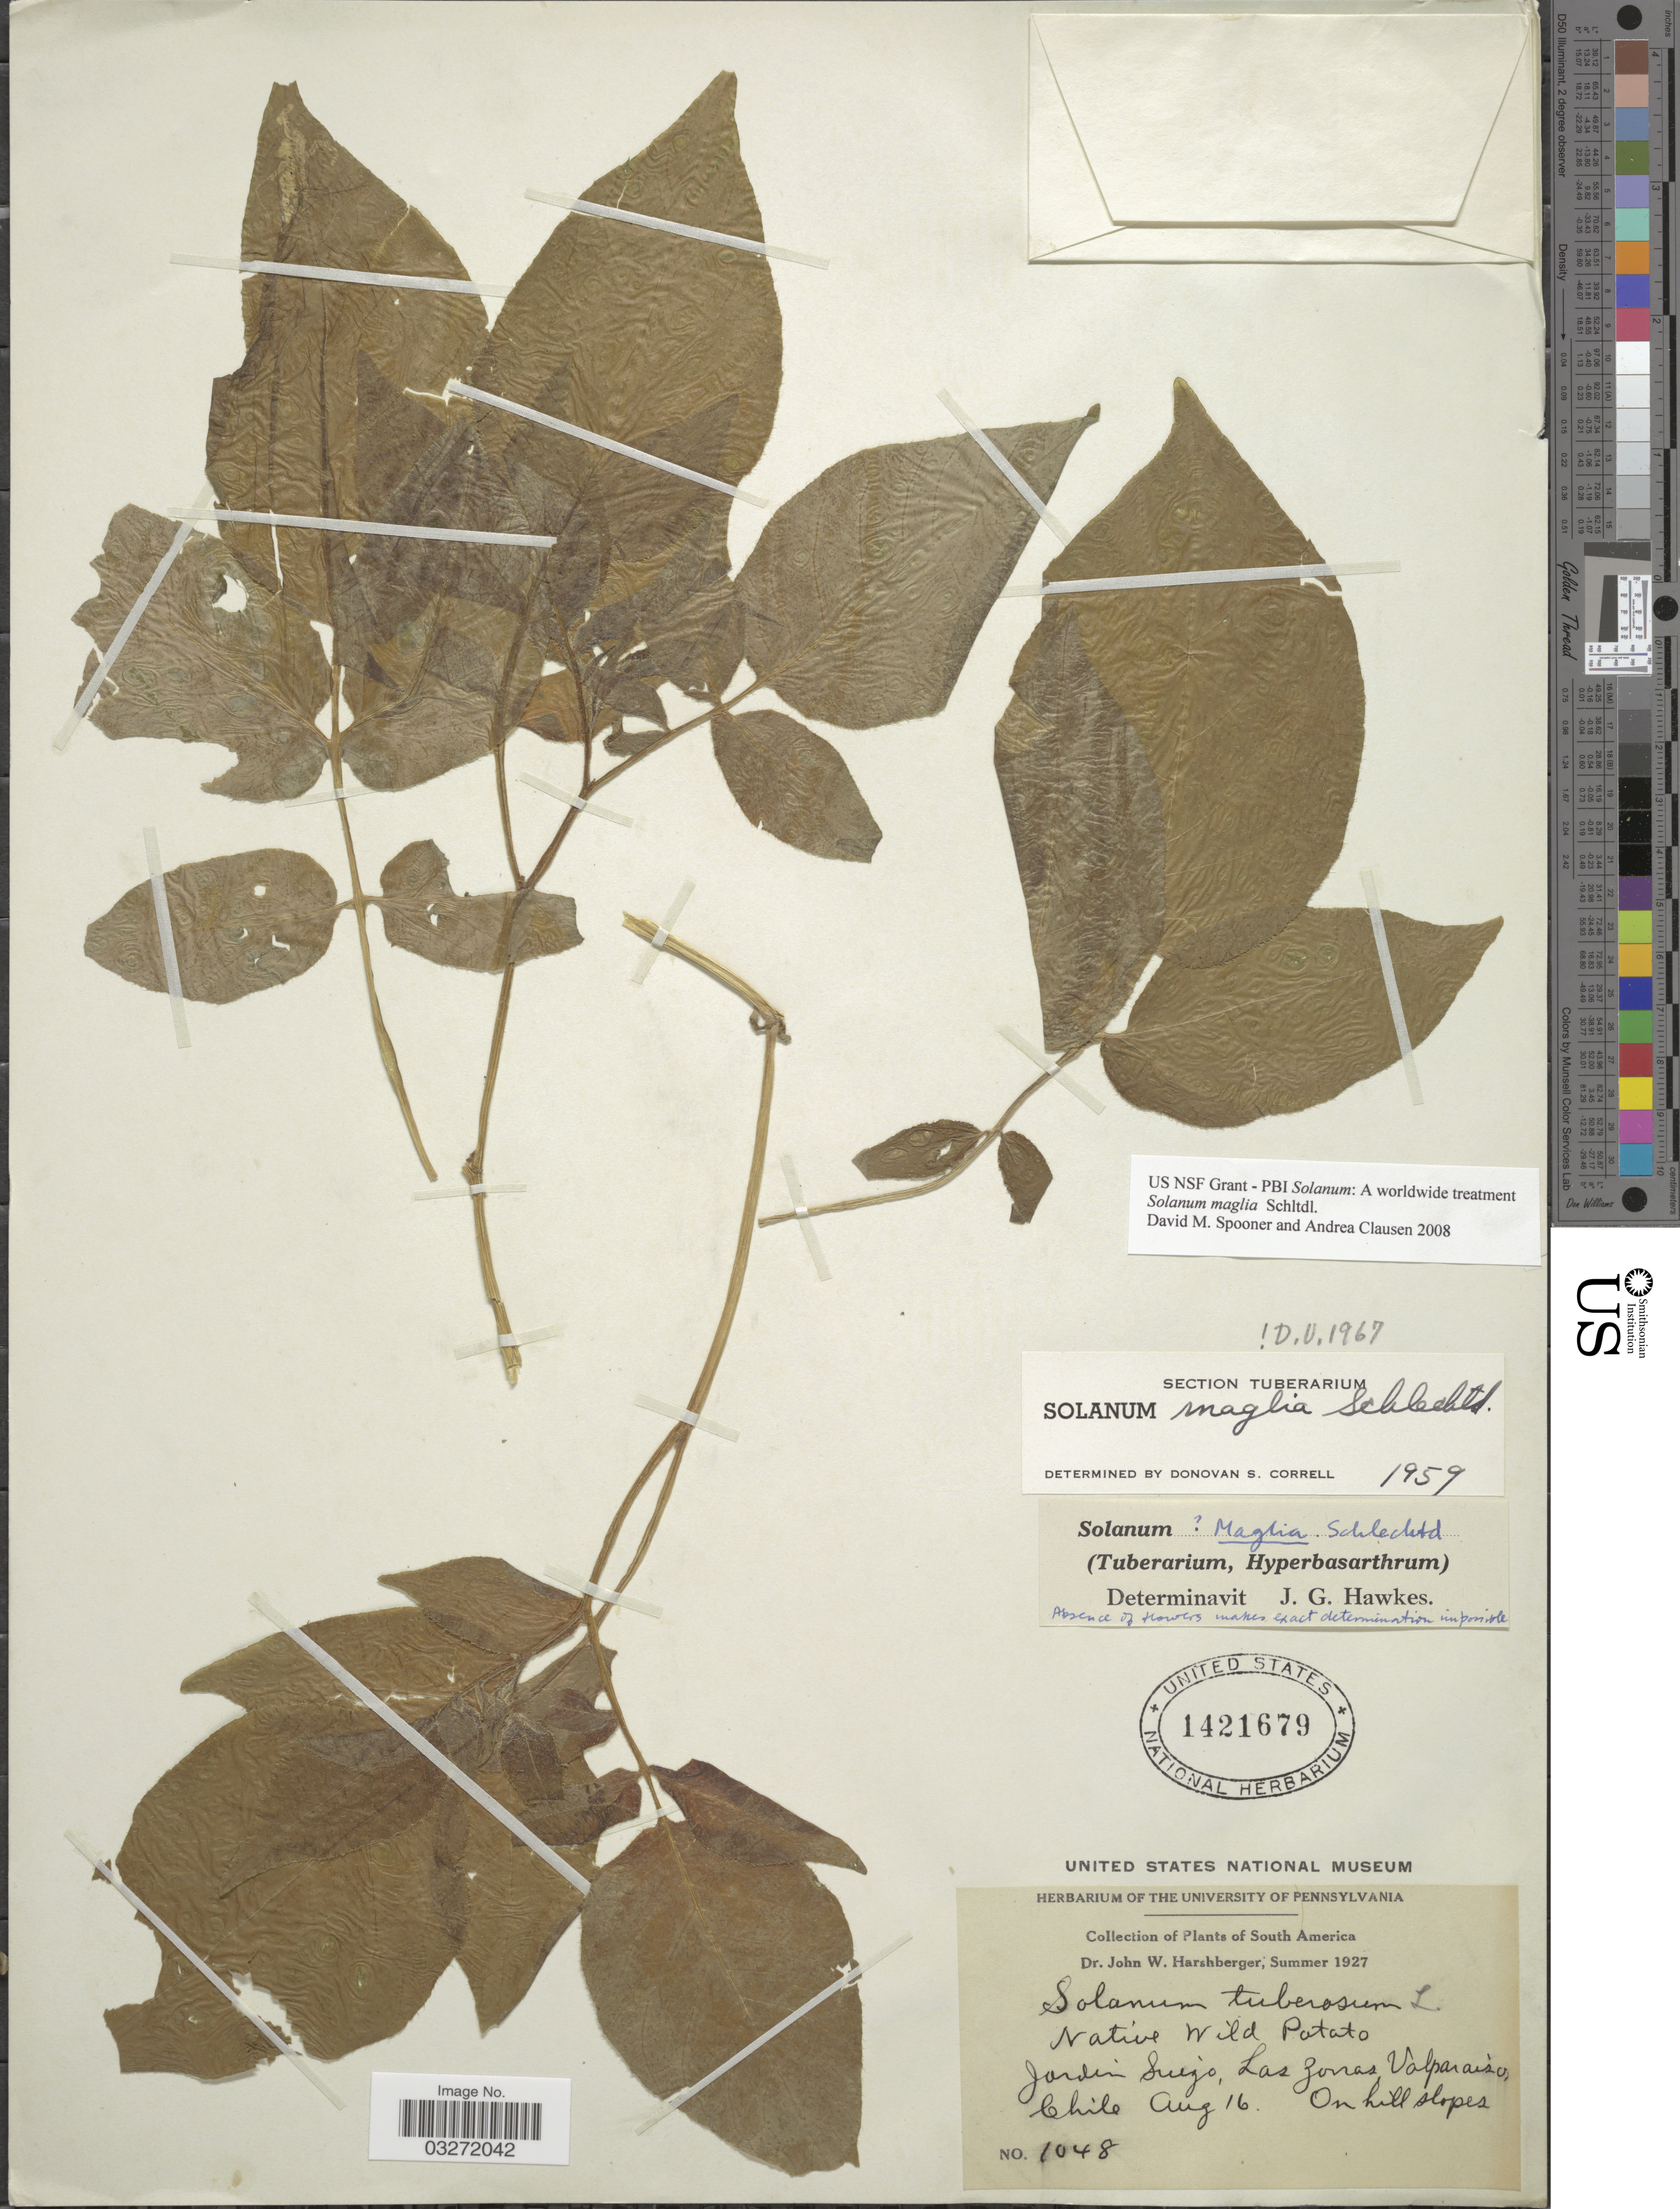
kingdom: Plantae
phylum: Tracheophyta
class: Magnoliopsida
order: Solanales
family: Solanaceae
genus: Solanum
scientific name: Solanum maglia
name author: Schltdl.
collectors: J. W. Harshberger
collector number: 1048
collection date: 1927-08-16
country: Chile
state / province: Valparaíso (V)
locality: Jardin Suizo, Las Zonas Valparaiso.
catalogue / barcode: US 1421679